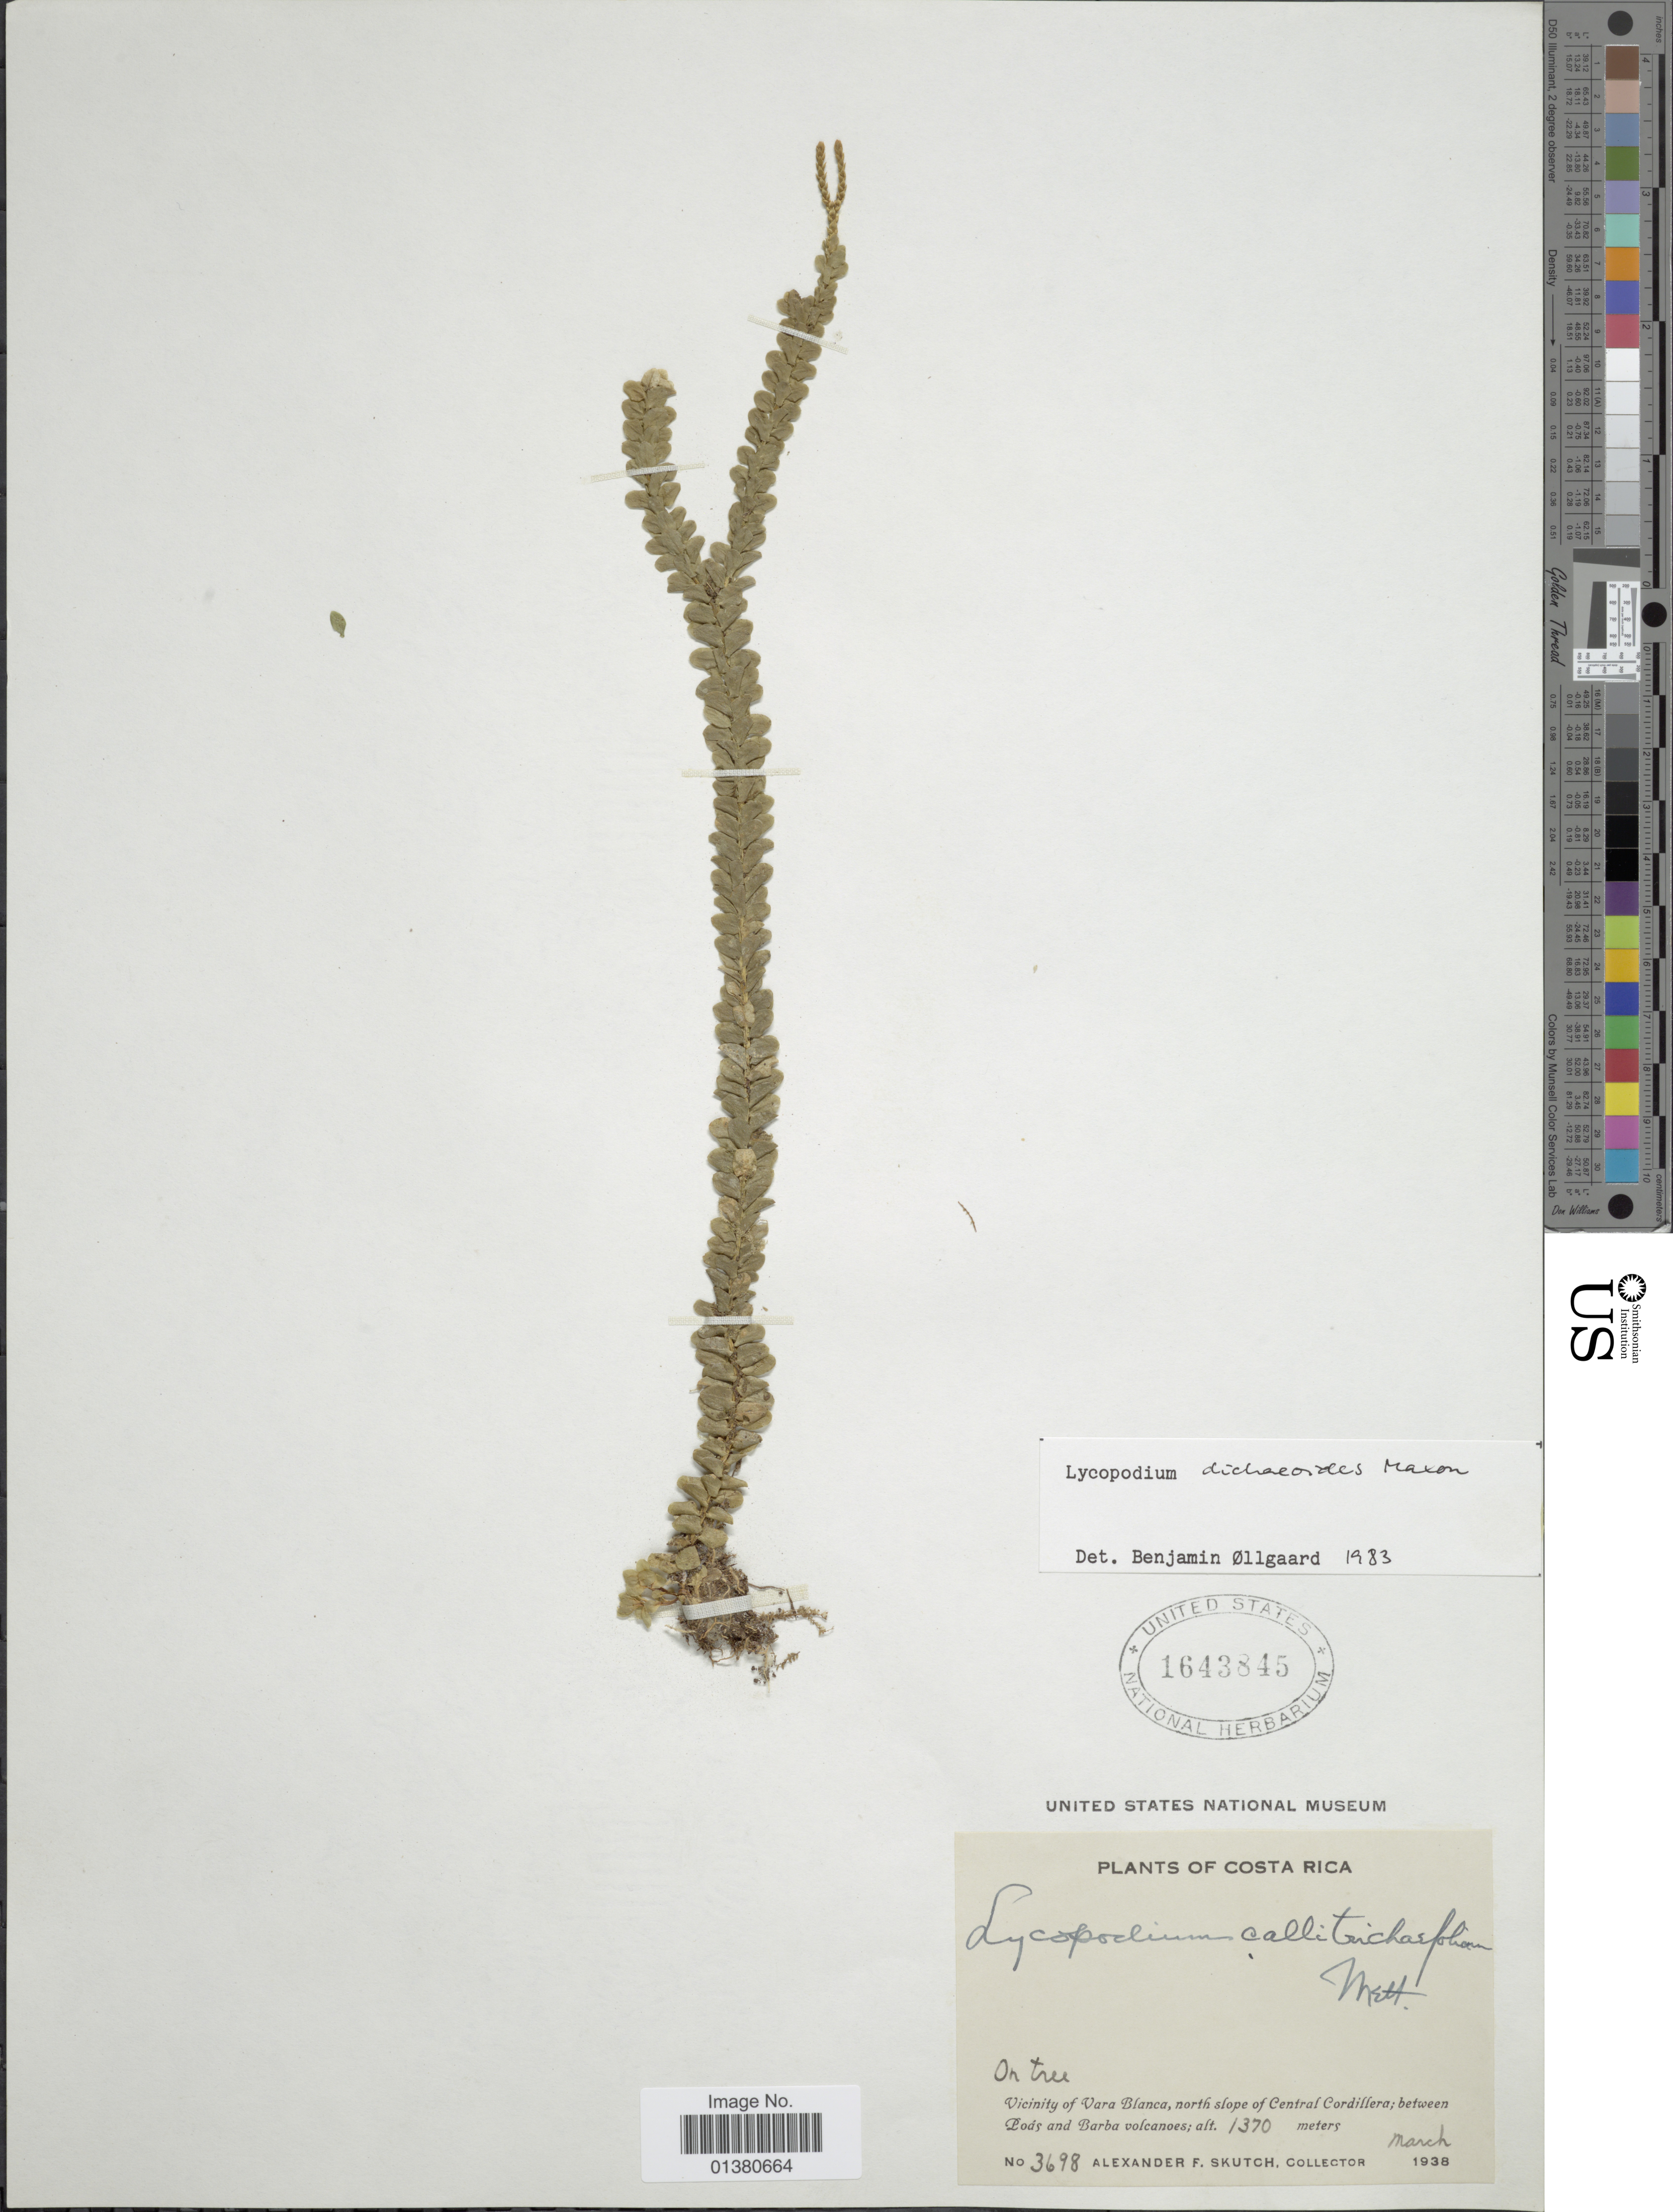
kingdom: Plantae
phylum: Tracheophyta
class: Lycopodiopsida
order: Lycopodiales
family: Lycopodiaceae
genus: Phlegmariurus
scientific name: Phlegmariurus dichaeoides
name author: (Maxon) B. Øllg.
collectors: A. F. Skutch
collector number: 3698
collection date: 1938-03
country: Costa Rica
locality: Vicinity of Vara Blanca, north slope of Central Cordillera; between Lods and Barba volcanoes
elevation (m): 1370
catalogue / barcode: US 1643845